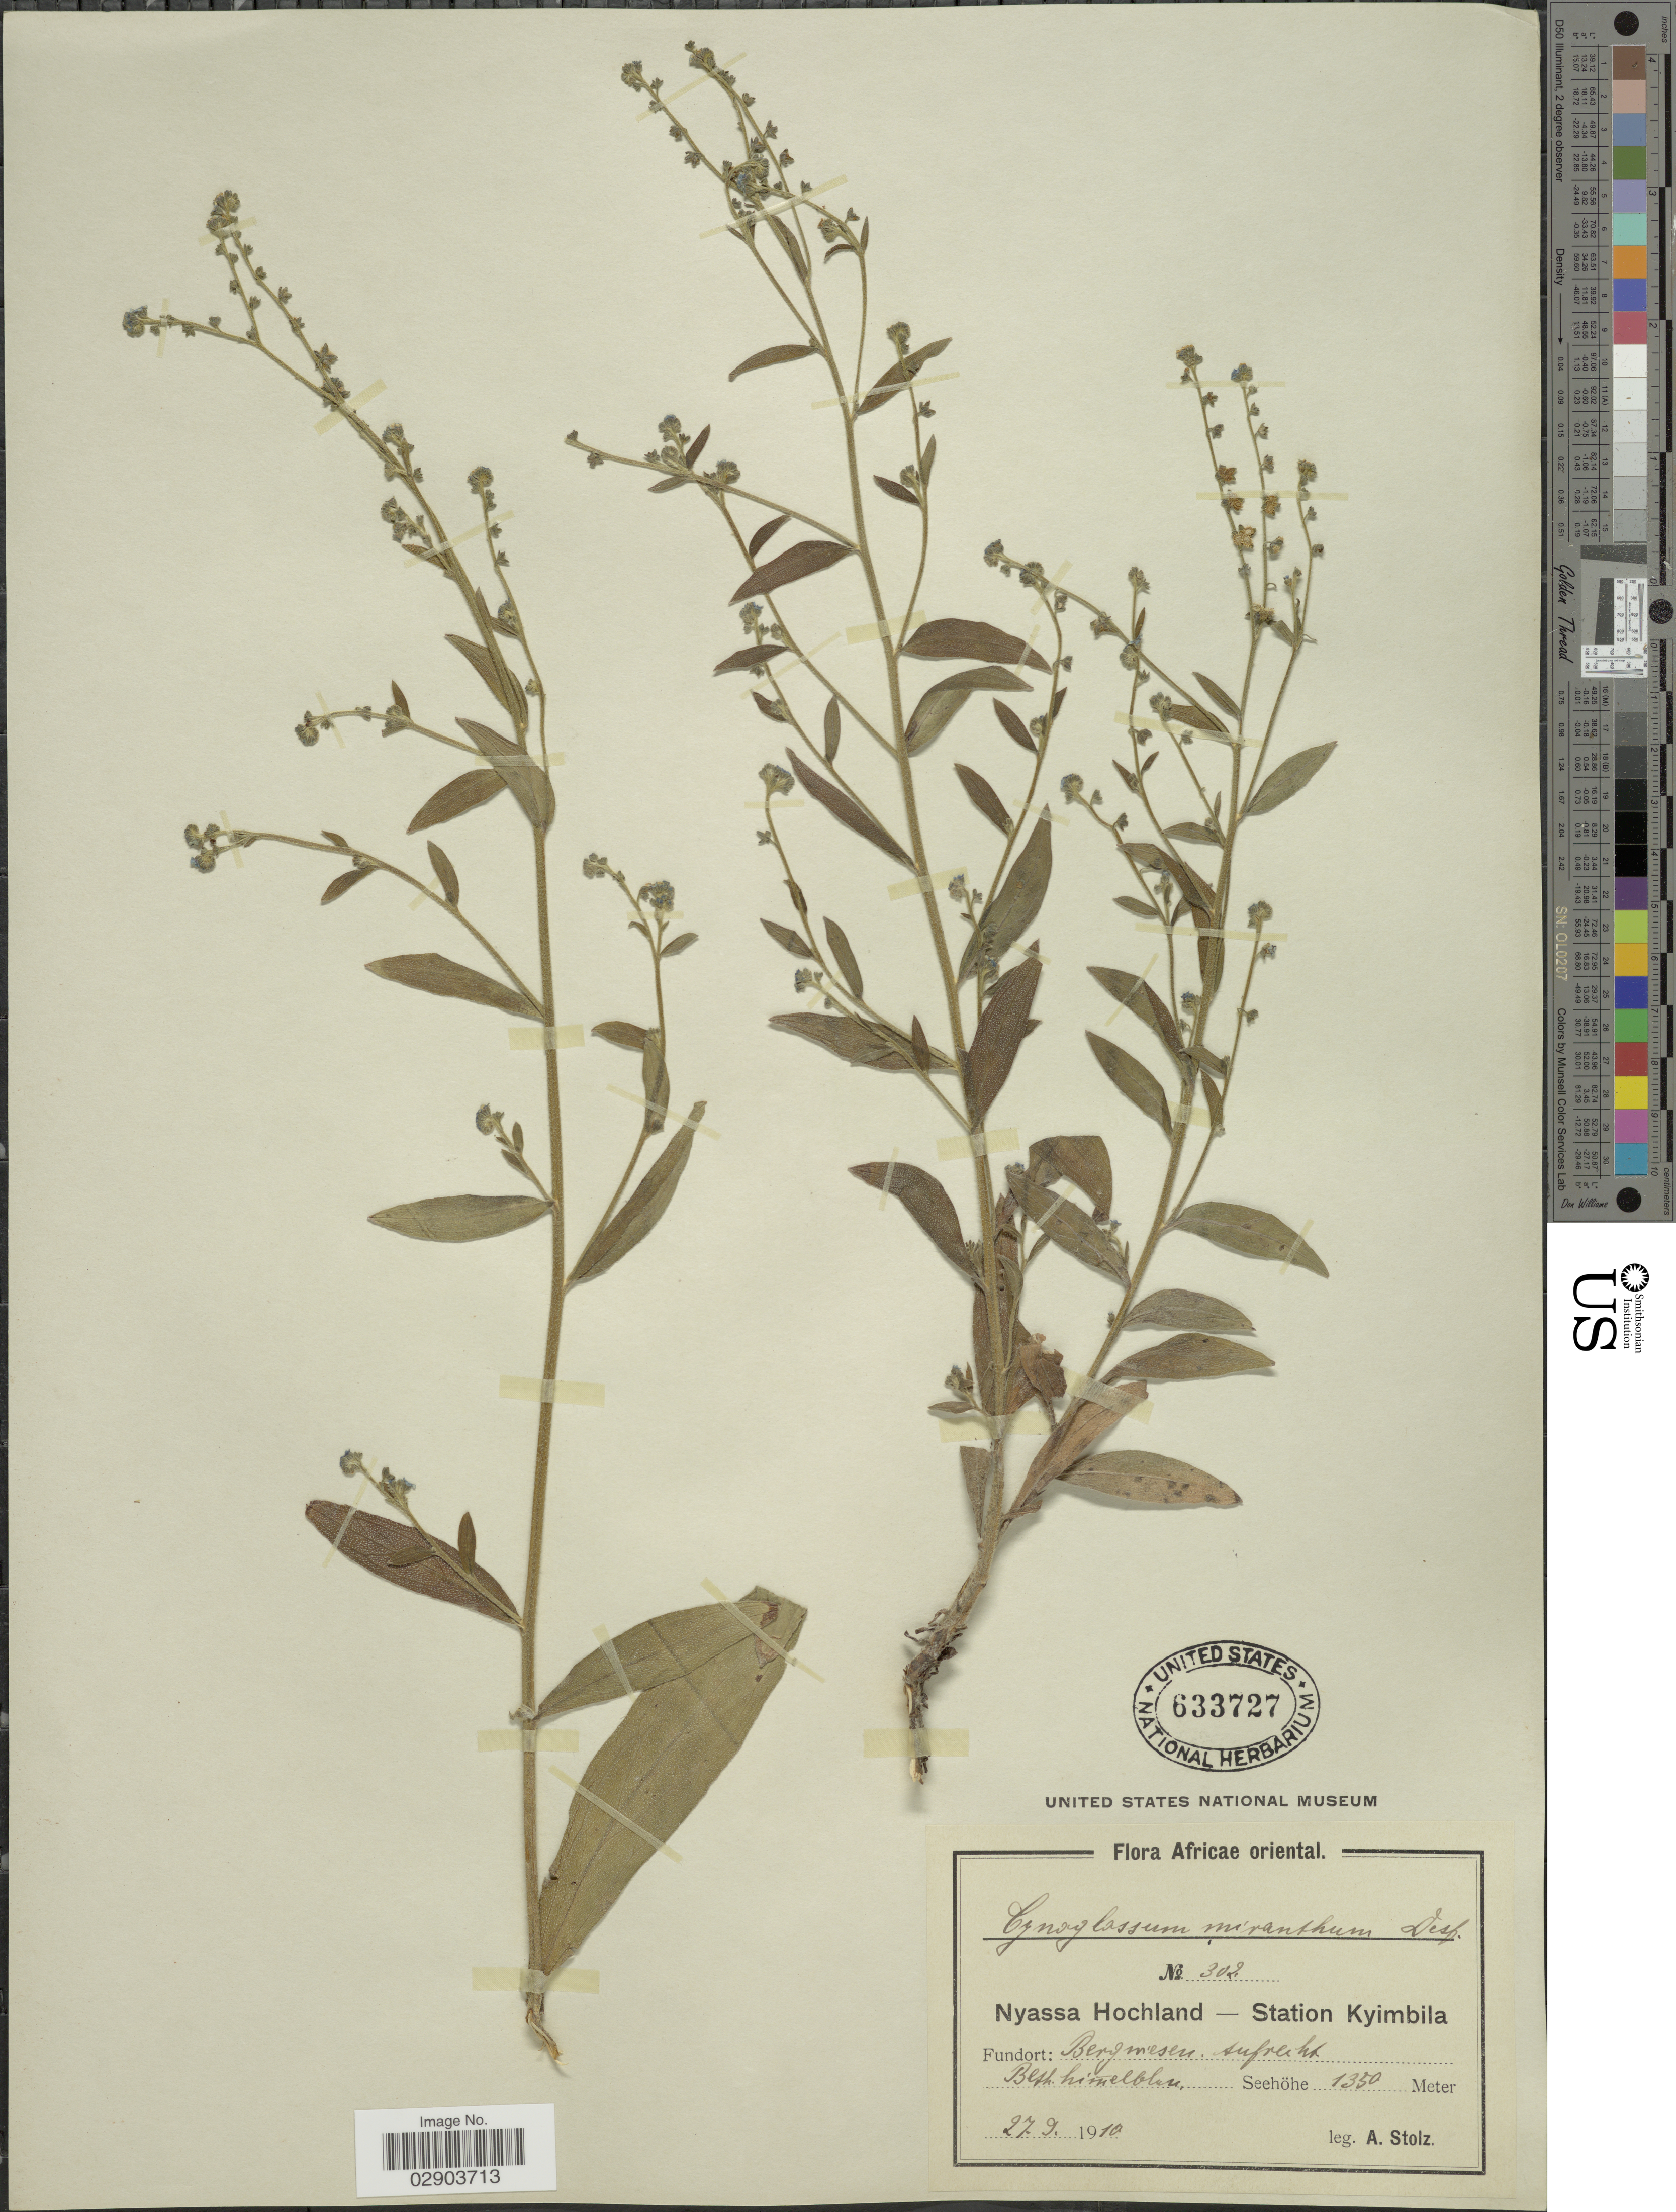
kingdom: Plantae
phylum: Tracheophyta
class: Magnoliopsida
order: Boraginales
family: Boraginaceae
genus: Cynoglossum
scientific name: Cynoglossum micranthum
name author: Poir.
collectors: A. Stolz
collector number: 302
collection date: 1910-09-27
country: Malawi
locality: Nyassa Hochland - Station Kyimbila, Fundort: Bergmesen, sufreiht Besh.himelblen.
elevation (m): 1350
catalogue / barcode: US 633727